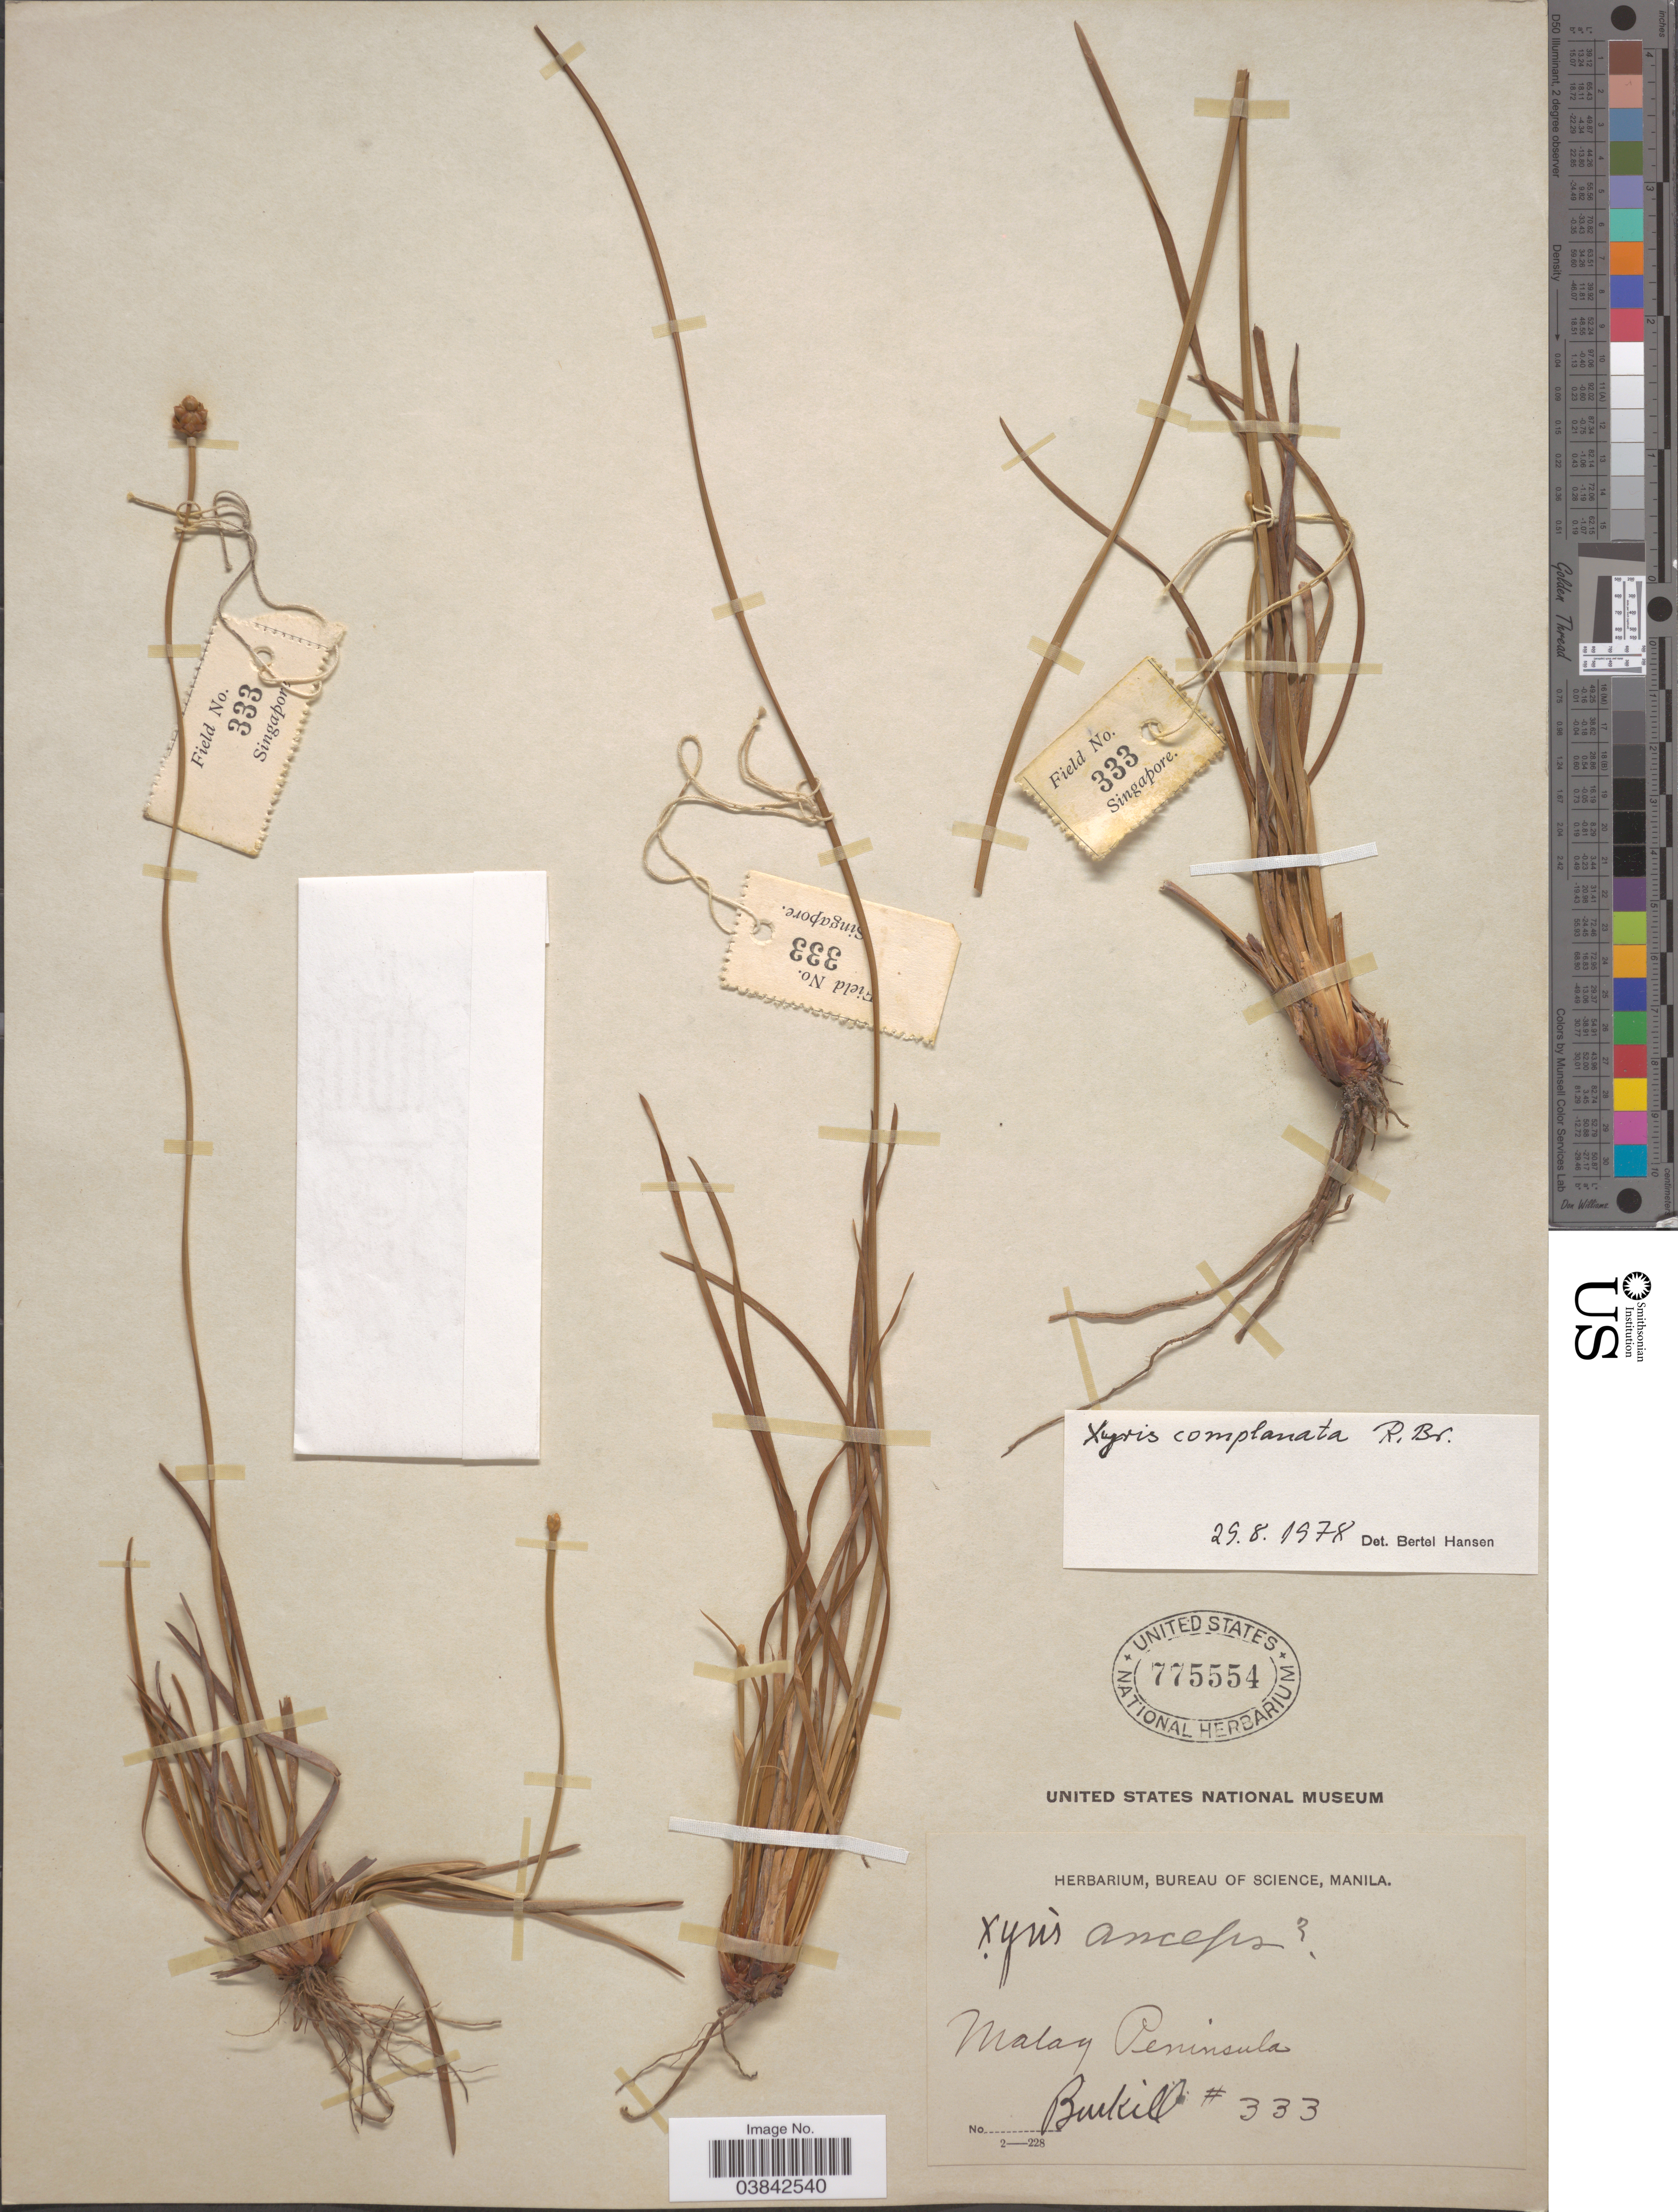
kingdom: Plantae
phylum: Tracheophyta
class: Liliopsida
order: Poales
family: Xyridaceae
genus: Xyris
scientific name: Xyris complanata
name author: R. Br.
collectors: Burkill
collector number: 333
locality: Malay Peninsula.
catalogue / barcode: US 775554